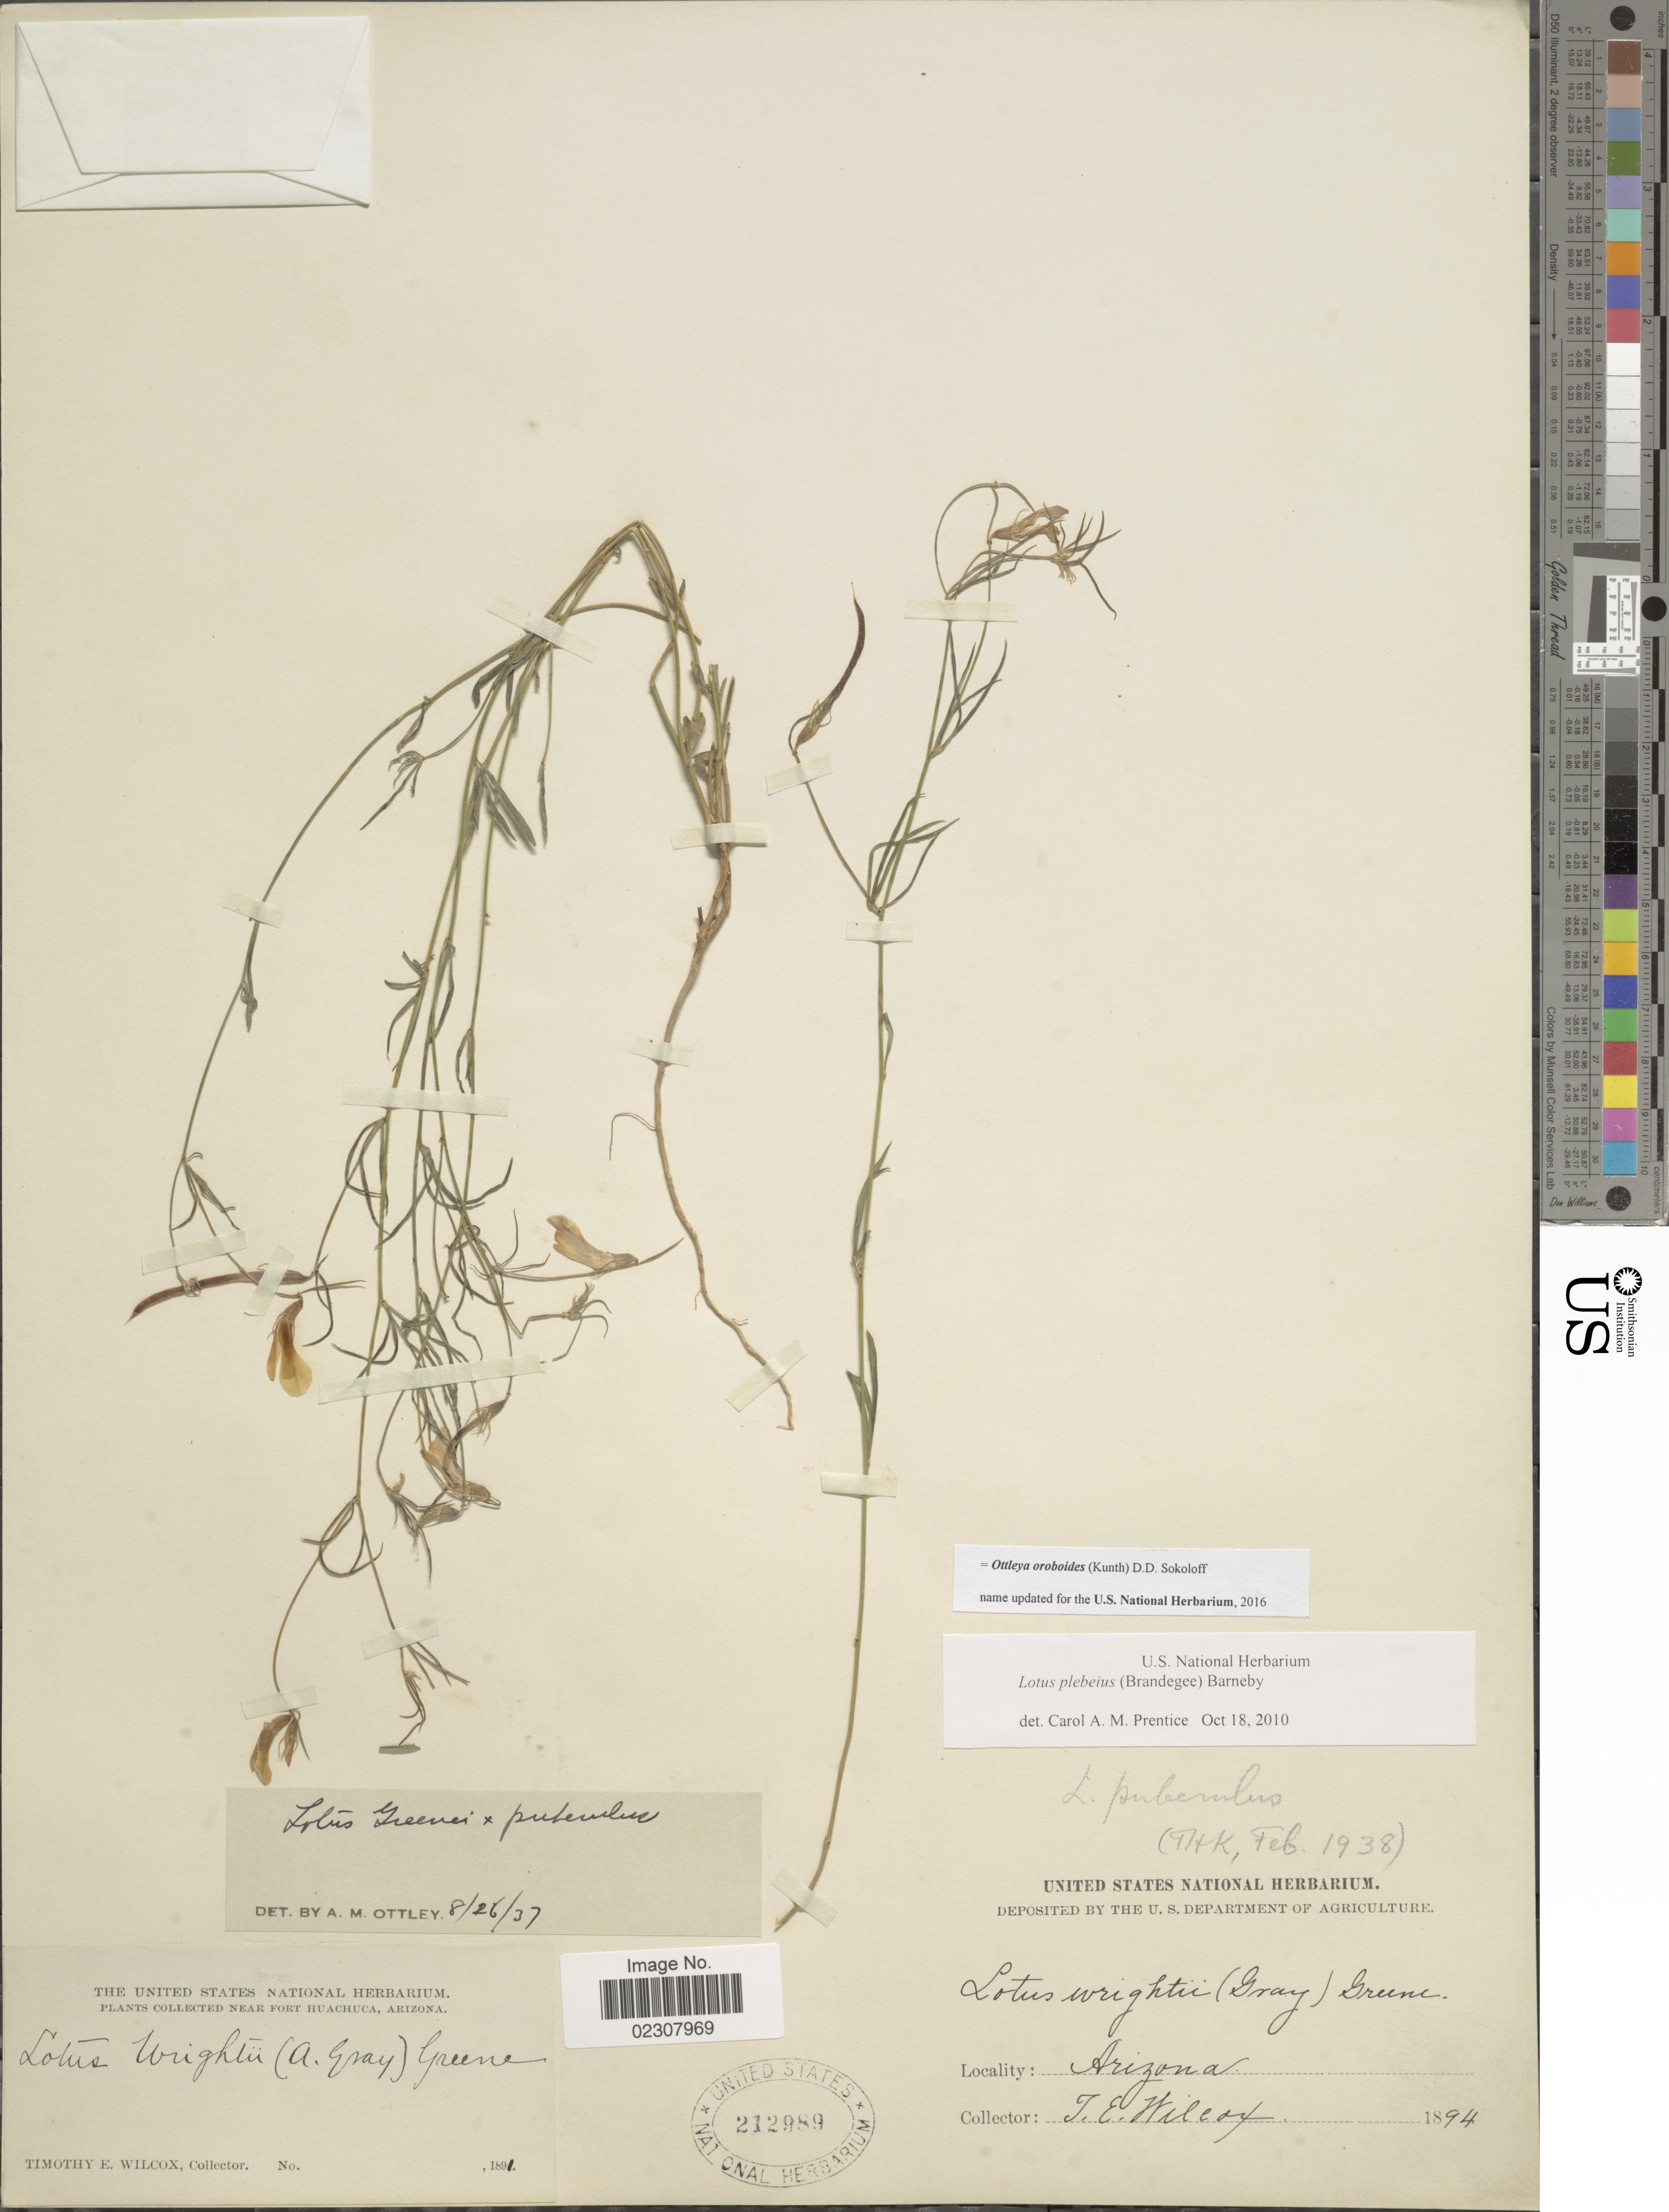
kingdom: Plantae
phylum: Tracheophyta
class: Magnoliopsida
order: Fabales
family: Fabaceae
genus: Ottleya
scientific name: Ottleya oroboides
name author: (Kunth) D.D. Sokoloff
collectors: T. E. Wilcox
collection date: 1894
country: United States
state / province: Arizona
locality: Near Port Huachuca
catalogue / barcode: US 212989